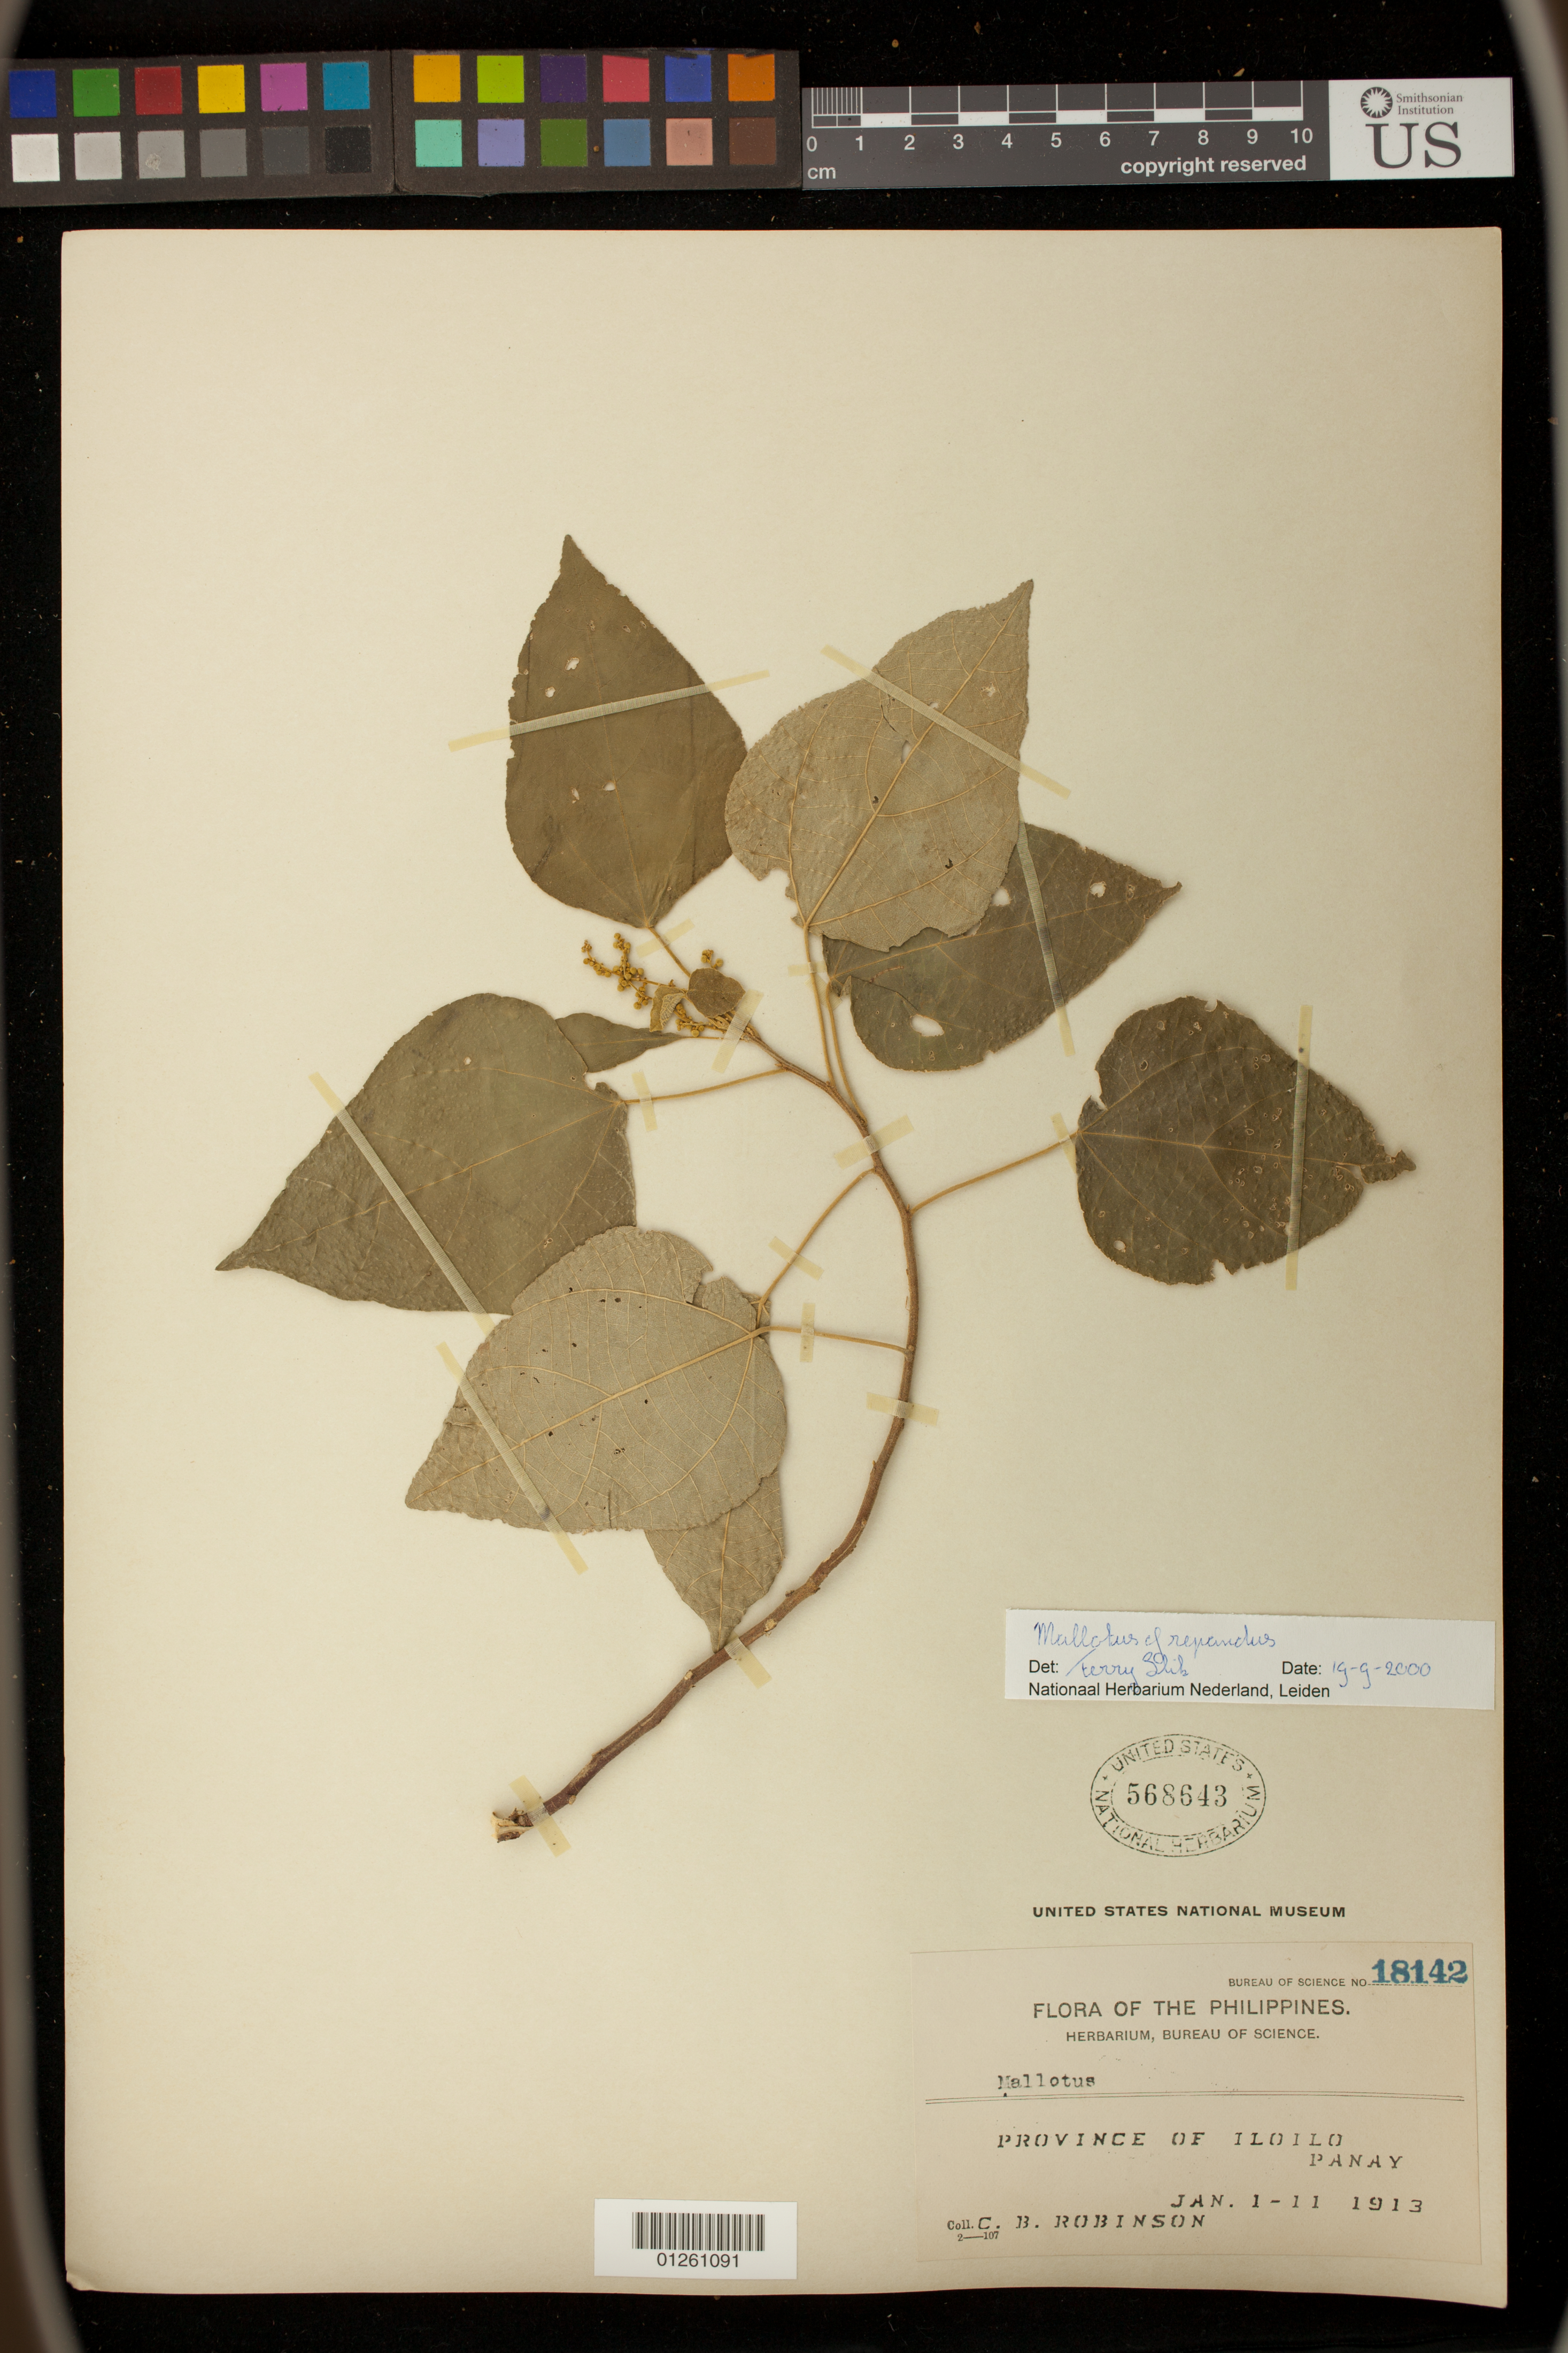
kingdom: Plantae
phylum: Tracheophyta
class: Magnoliopsida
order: Malpighiales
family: Euphorbiaceae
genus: Mallotus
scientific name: Mallotus repandus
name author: (Rottler) Müll. Arg.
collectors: C. Robinson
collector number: Bur. Sci. 18142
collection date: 1913-01-01/1913-01-11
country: Philippines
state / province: Western Visayas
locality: Province of Iloilo.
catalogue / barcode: US 568643